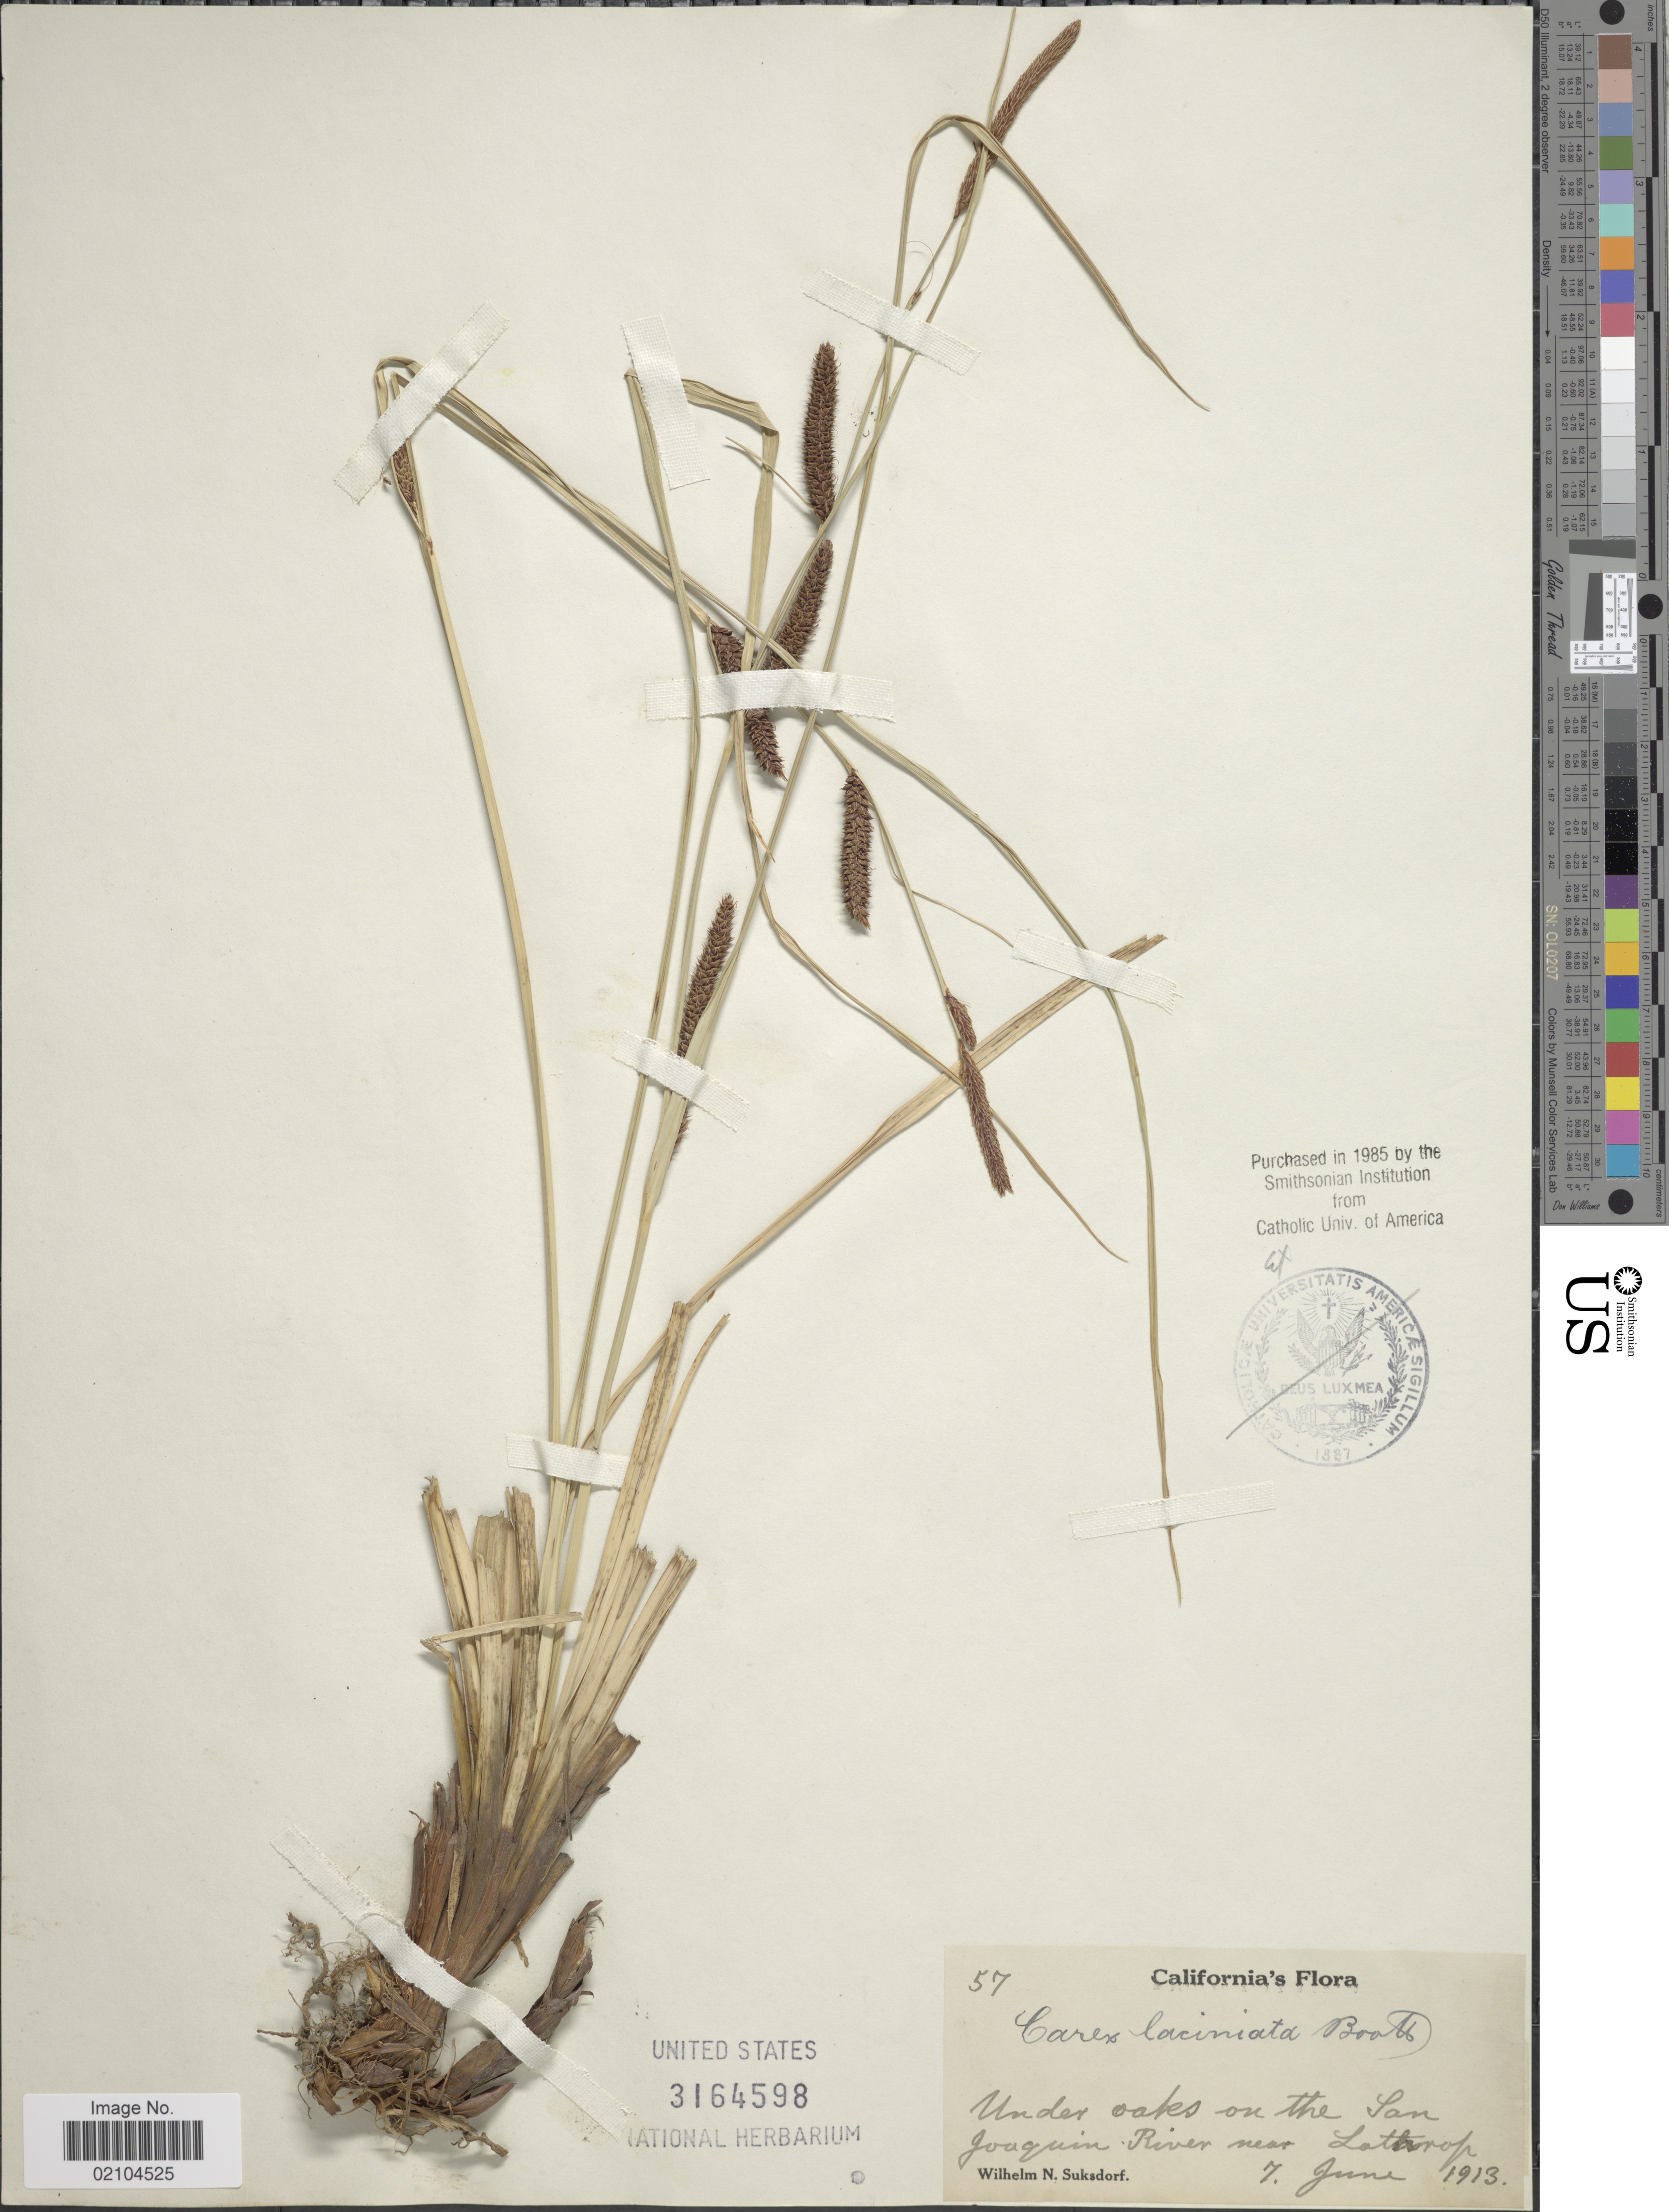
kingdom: Plantae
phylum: Tracheophyta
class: Liliopsida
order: Poales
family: Cyperaceae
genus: Carex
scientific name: Carex barbarae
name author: Dewey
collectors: W. N. Suksdorf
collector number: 57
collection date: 1913-06-07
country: United States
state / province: California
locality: Under oakes on the San Joaquin River near Lathrop.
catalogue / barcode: US 3164598